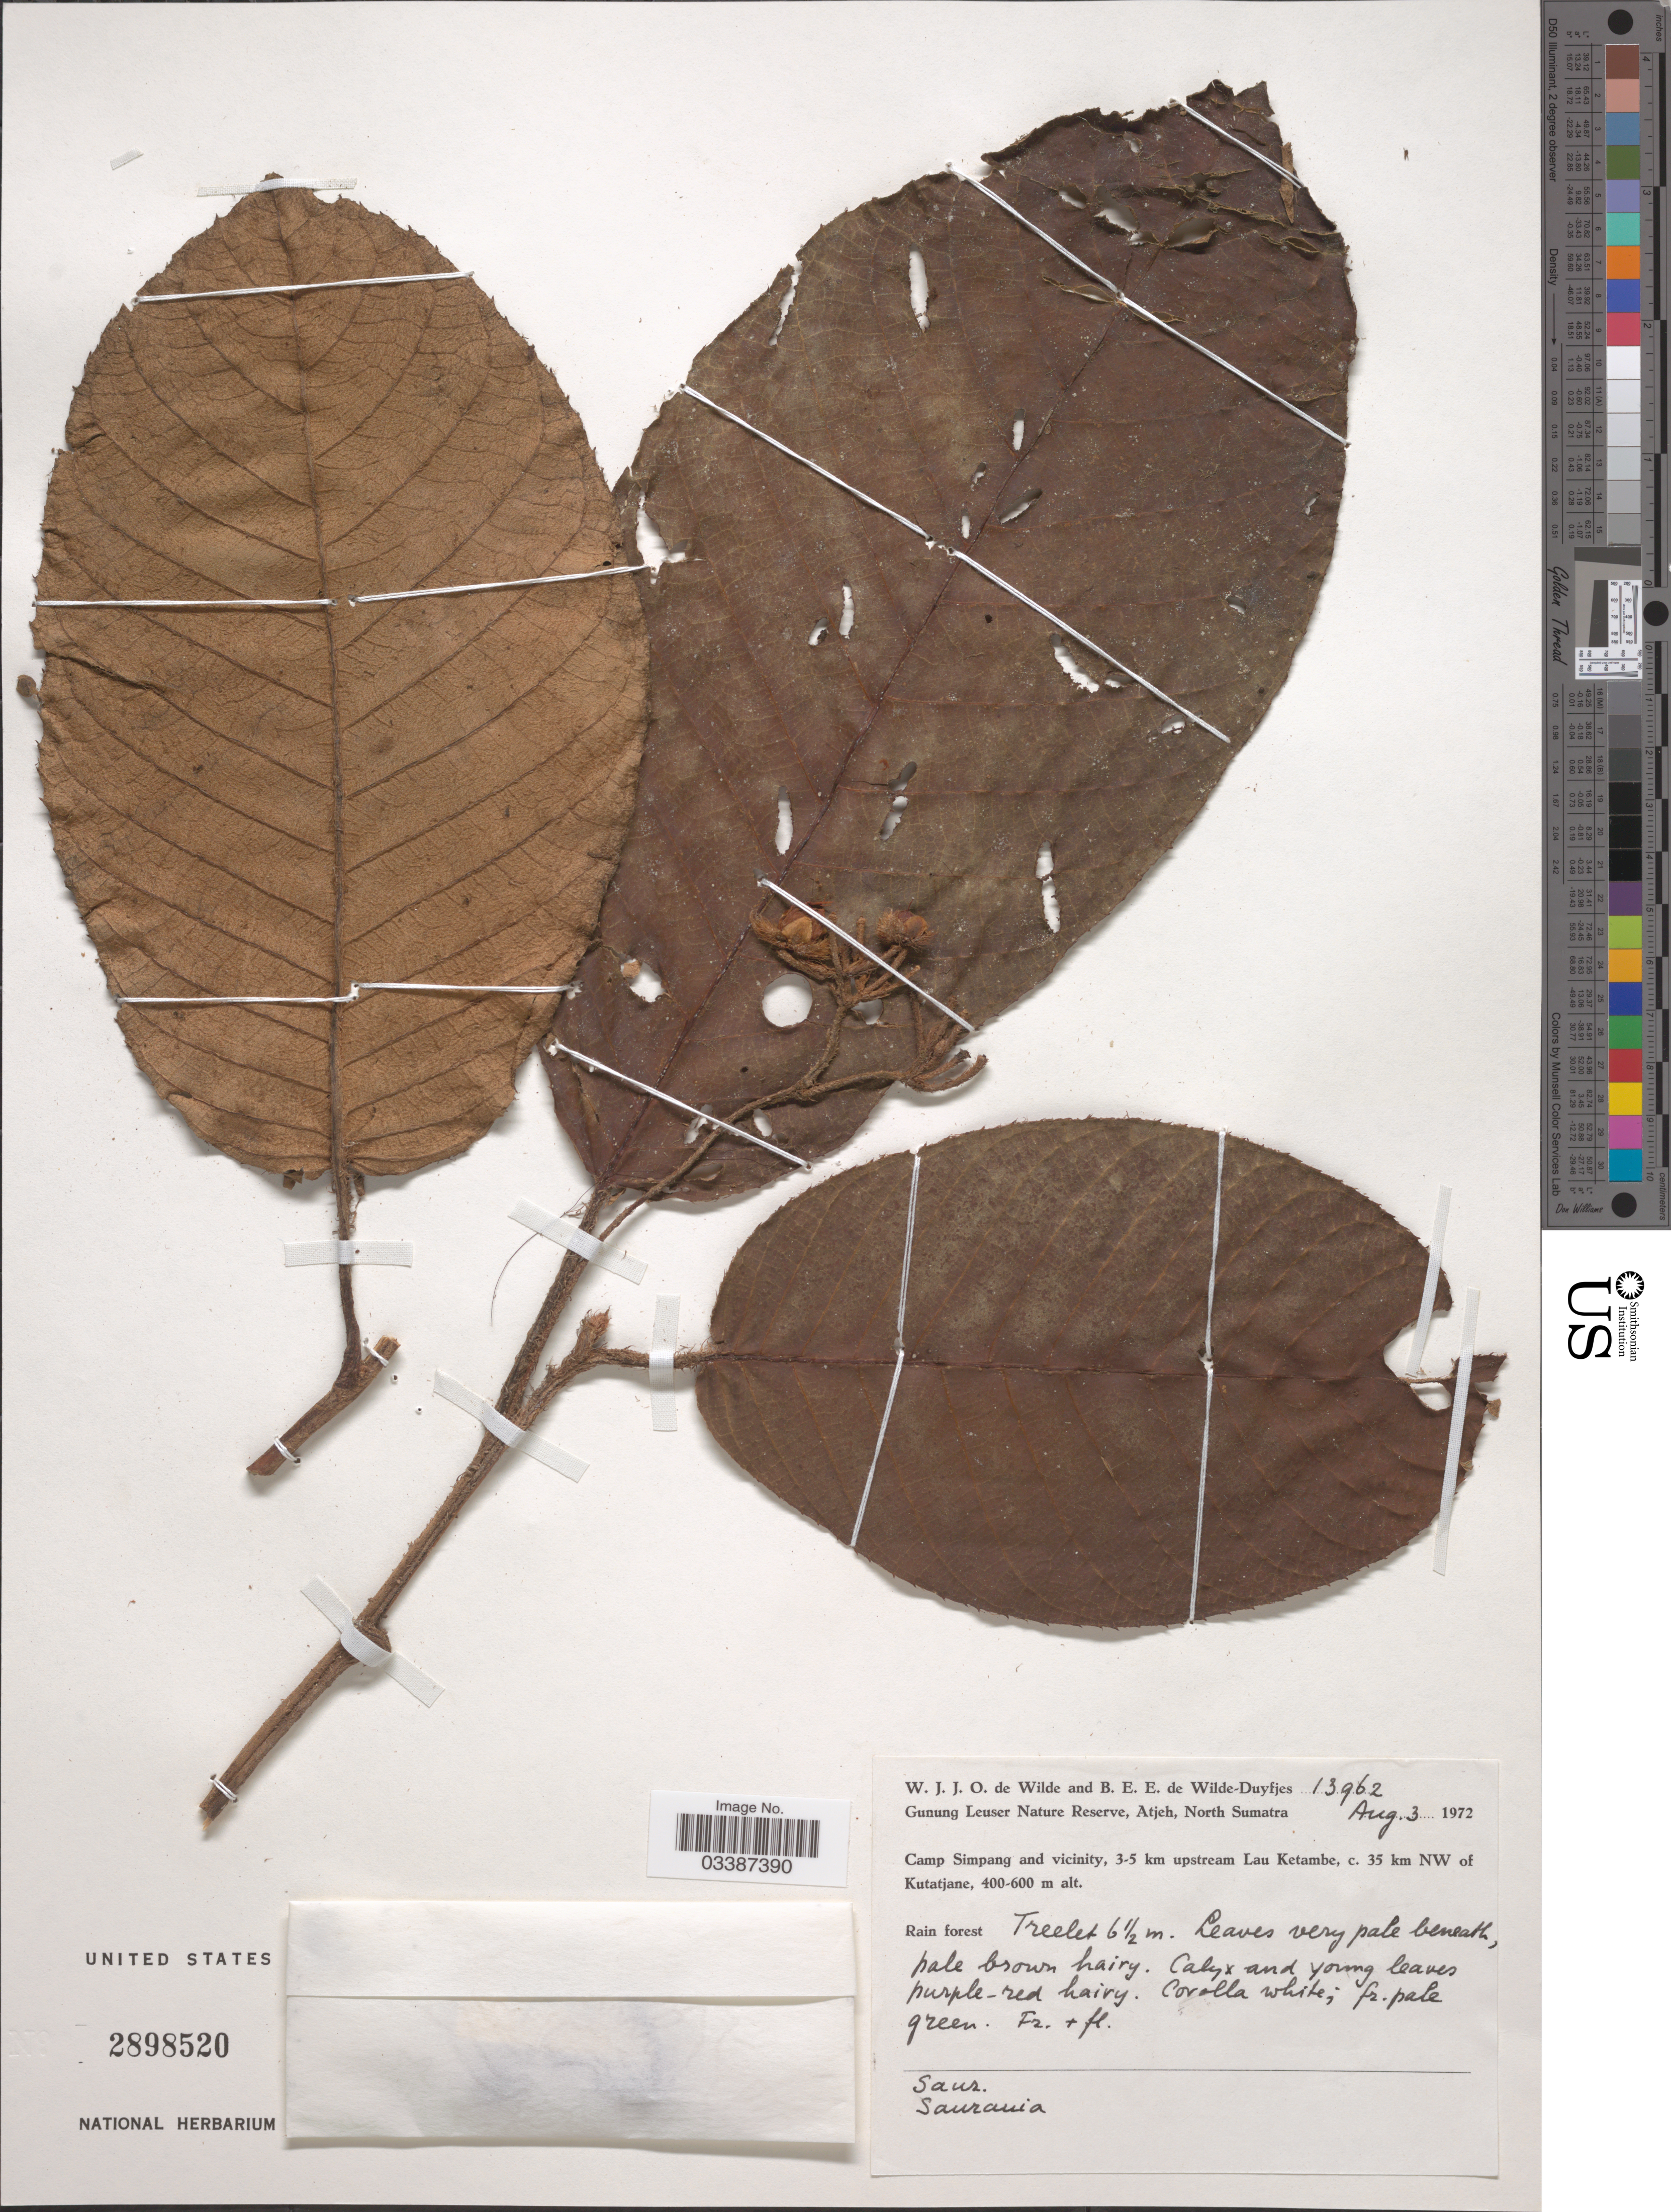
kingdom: Plantae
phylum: Tracheophyta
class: Magnoliopsida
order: Ericales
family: Actinidiaceae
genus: Saurauia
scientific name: Saurauia sp.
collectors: W. J. de Wilde & B. E. de Wilde-Duyfjes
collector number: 13962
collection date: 1972-08-03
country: Indonesia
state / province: Sumatra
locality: Gunung Leuser Nature Reserve, Atjeh, North Sumatra. Camp Simpang and vicinity, 3-5 km upstream Lau Ketambe, c. 35 km NW of Kutatjane.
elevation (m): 400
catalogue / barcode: US 2898520